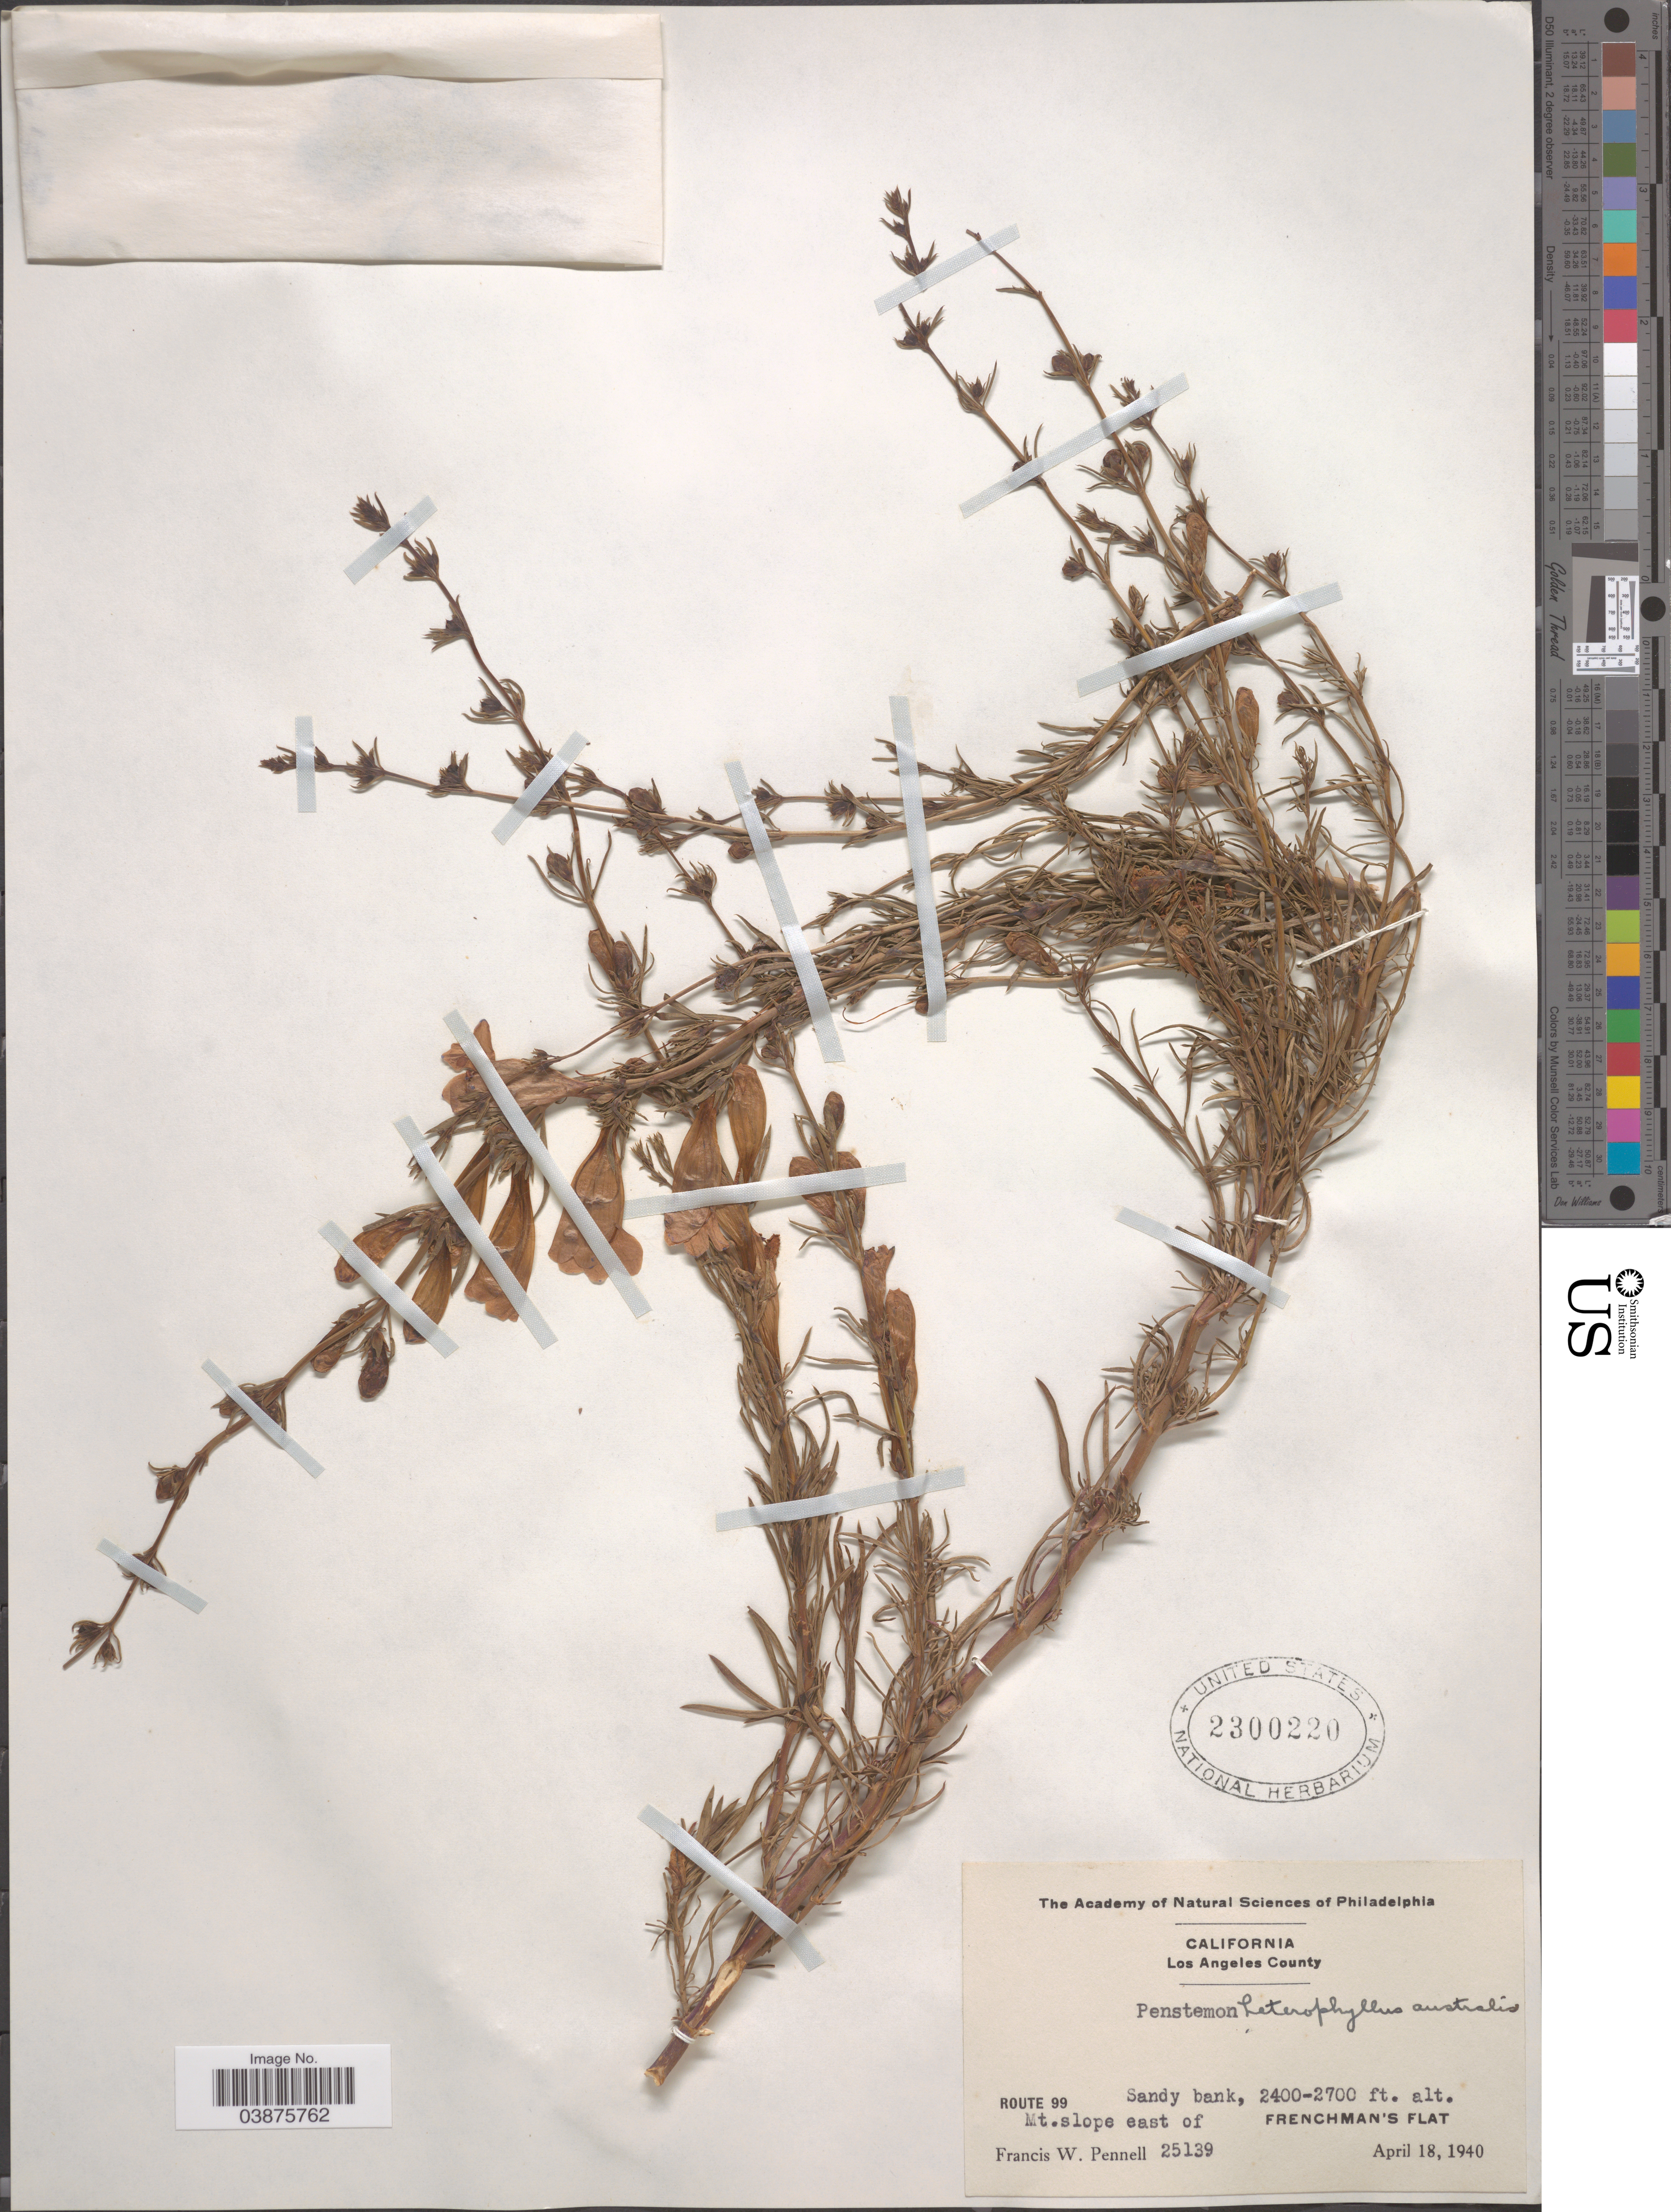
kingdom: Plantae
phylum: Tracheophyta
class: Magnoliopsida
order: Lamiales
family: Plantaginaceae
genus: Penstemon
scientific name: Penstemon heterophyllus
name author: Lindl.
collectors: F. W. Pennell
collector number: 25139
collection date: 1940-04-18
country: United States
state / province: California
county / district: Los Angeles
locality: Los Angeles County. Rout 99. Mt. slope east of Frenchman's Flat.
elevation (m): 732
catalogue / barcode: US 2300220